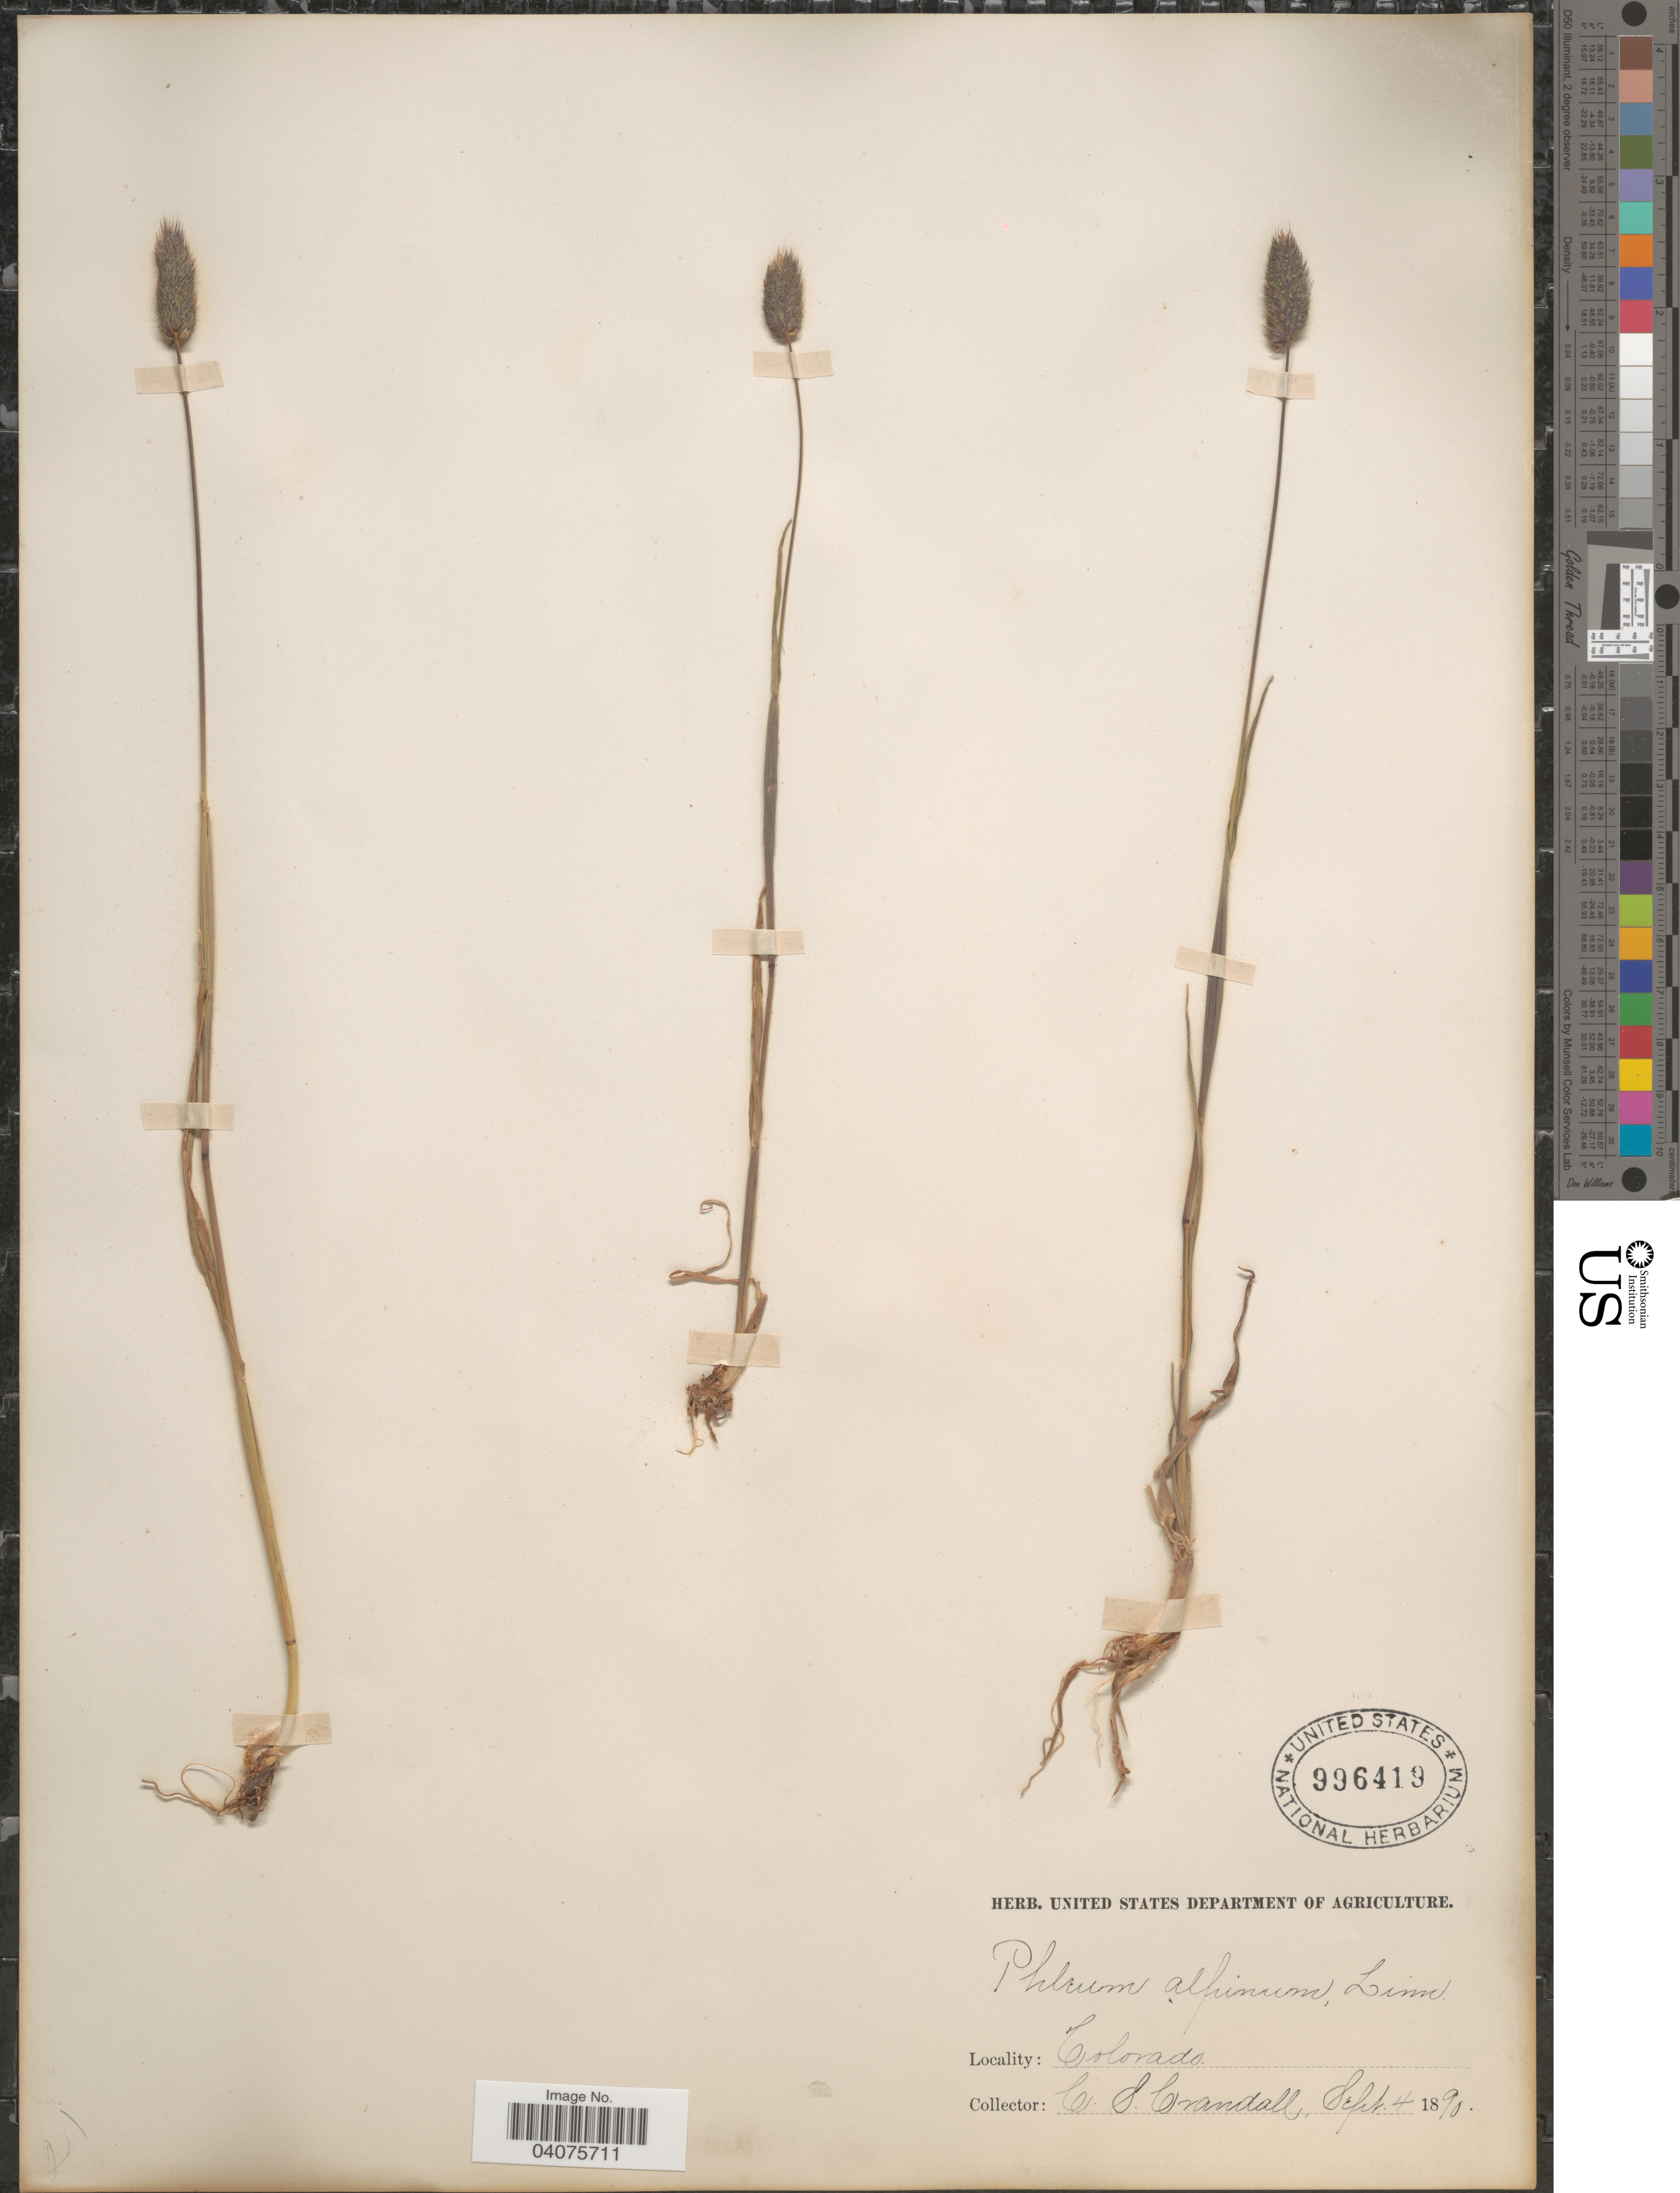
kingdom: Plantae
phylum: Tracheophyta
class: Liliopsida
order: Poales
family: Poaceae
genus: Phleum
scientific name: Phleum alpinum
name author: L.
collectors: C. Crandall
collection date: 1890-09-04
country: United States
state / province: Colorado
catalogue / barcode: US 996419